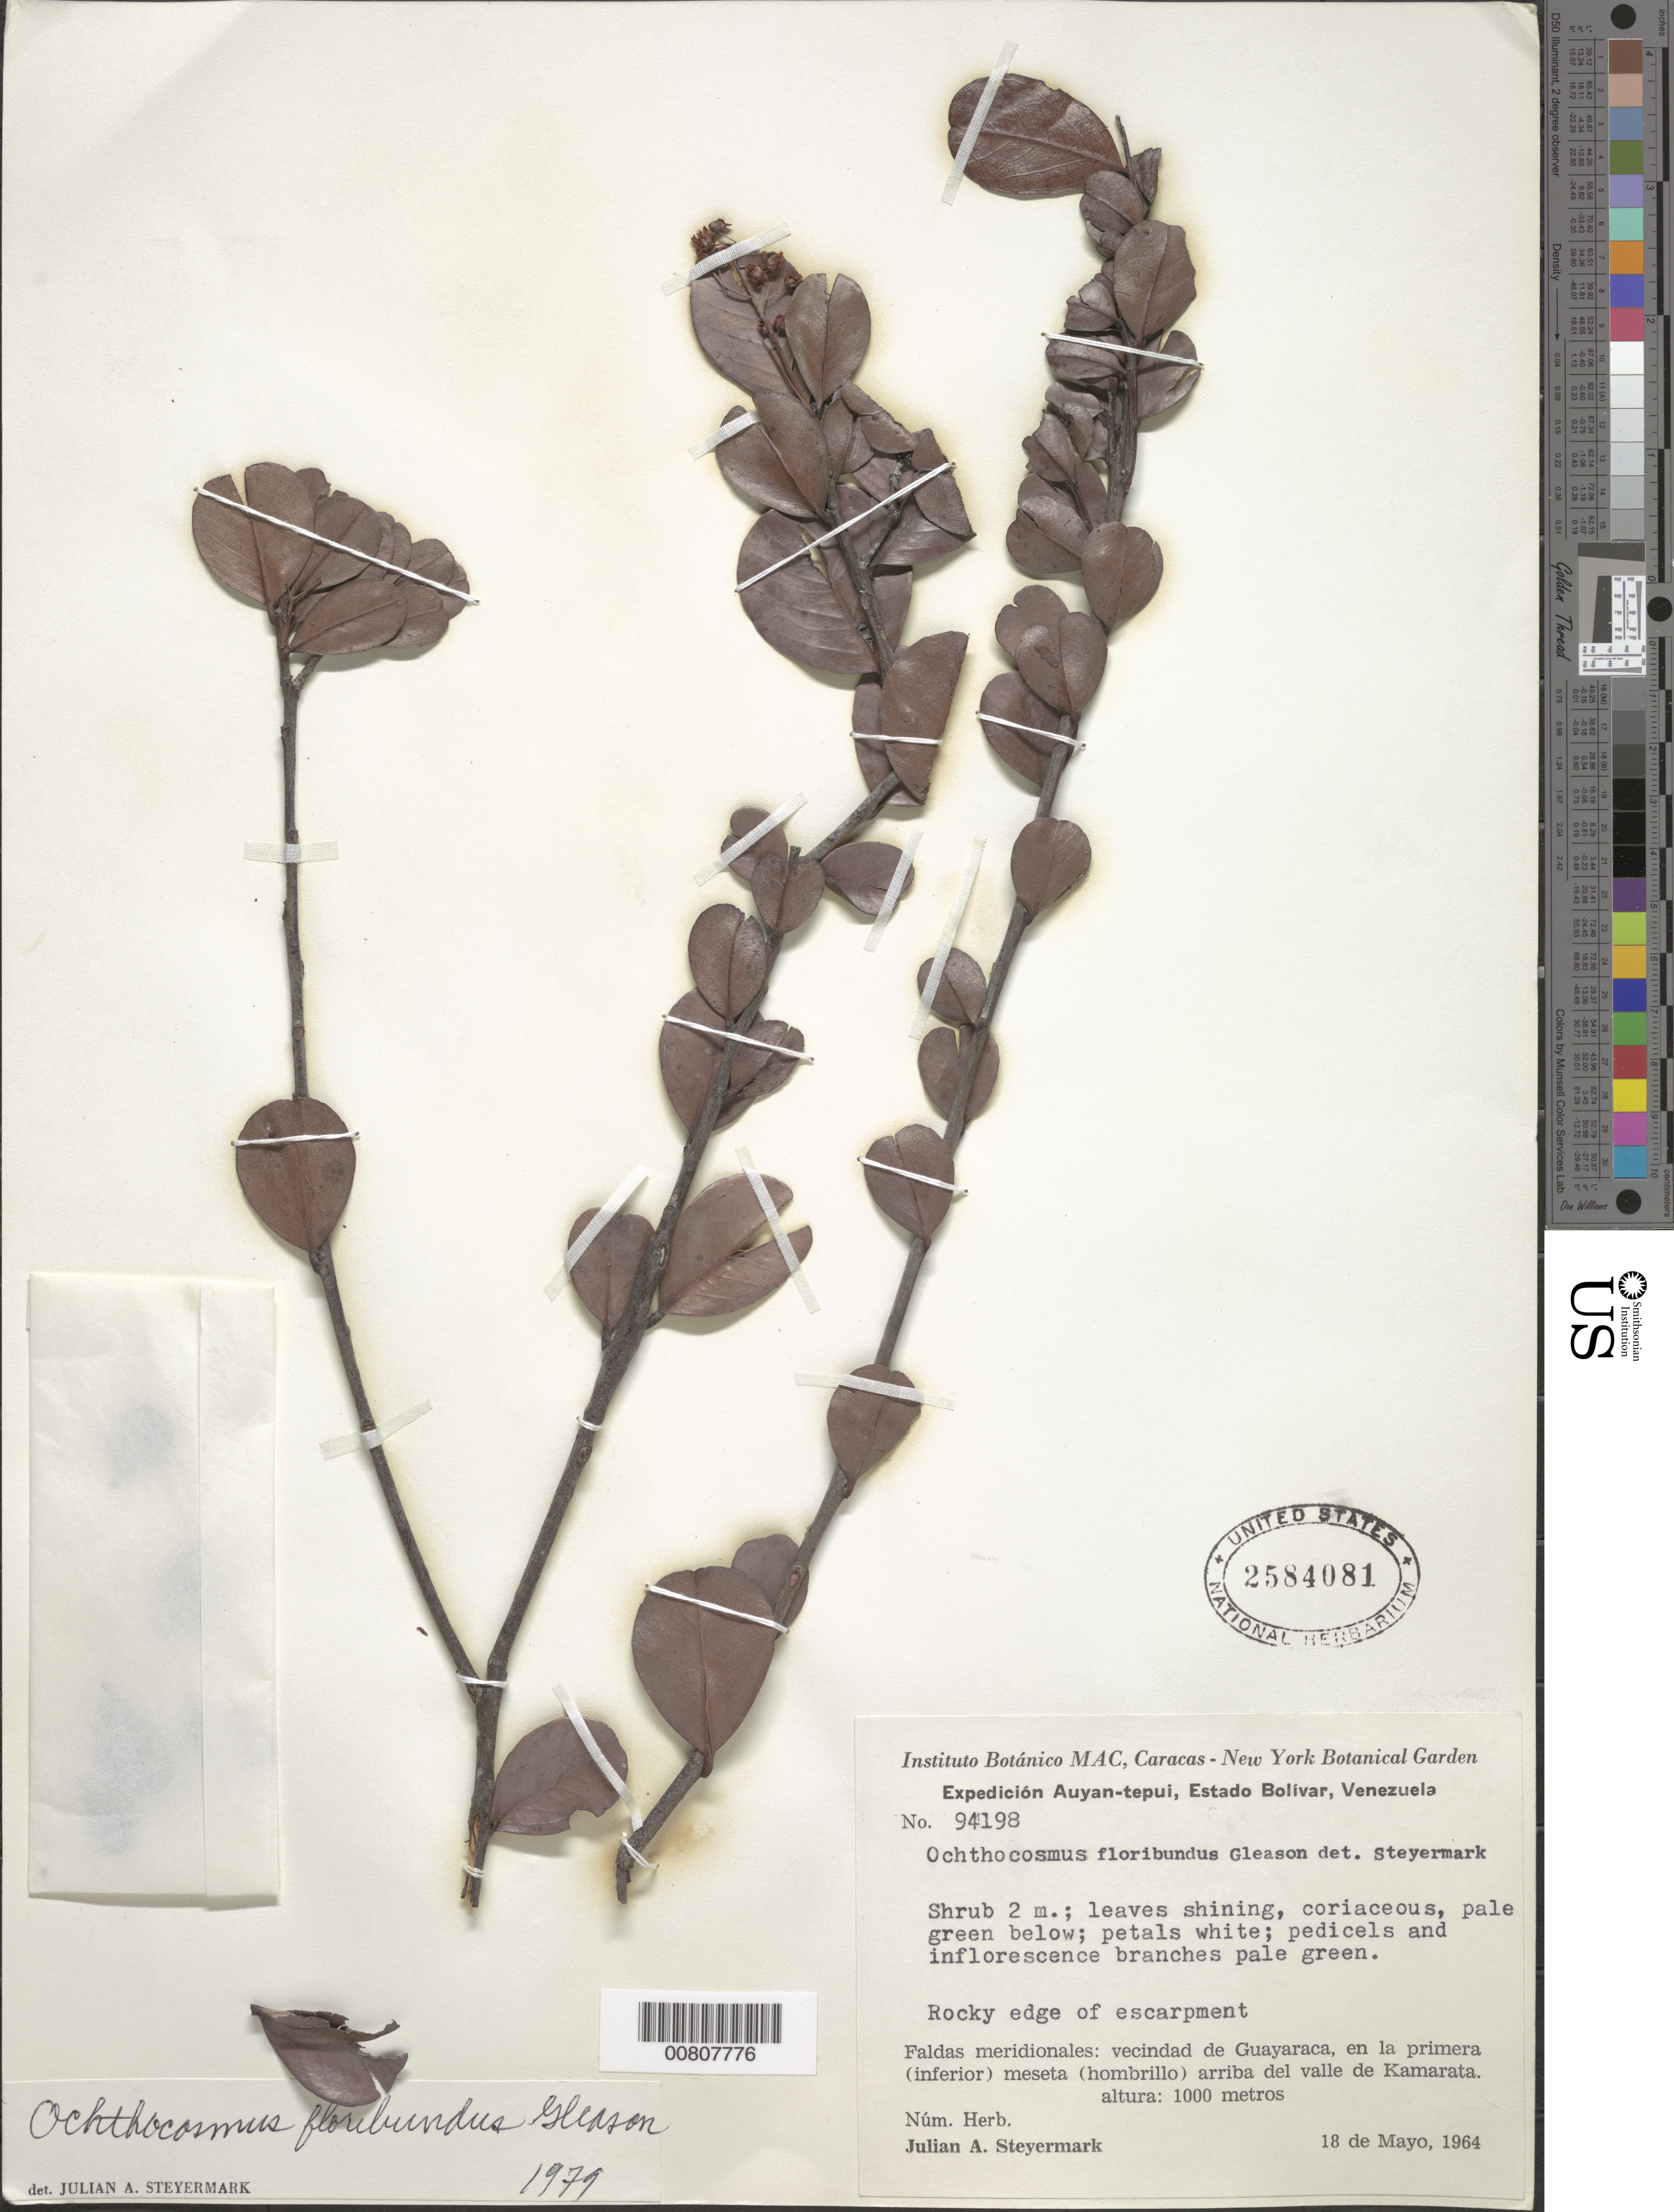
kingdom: Plantae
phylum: Tracheophyta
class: Magnoliopsida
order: Malpighiales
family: Ixonanthaceae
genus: Ochthocosmus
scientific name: Ochthocosmus floribundus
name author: Gleason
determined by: Steyermark, Julian A., (VEN)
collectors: J. Steyermark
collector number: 94198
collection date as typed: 18-May-64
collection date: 1964-05-18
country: Venezuela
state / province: Bolívar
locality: Auyantepuí, valle de Kamarata, Guayaraca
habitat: Rocky edge of escarpment; faldas meridionales; en la primera meseta arriba del valle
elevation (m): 1000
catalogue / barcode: US 2584081